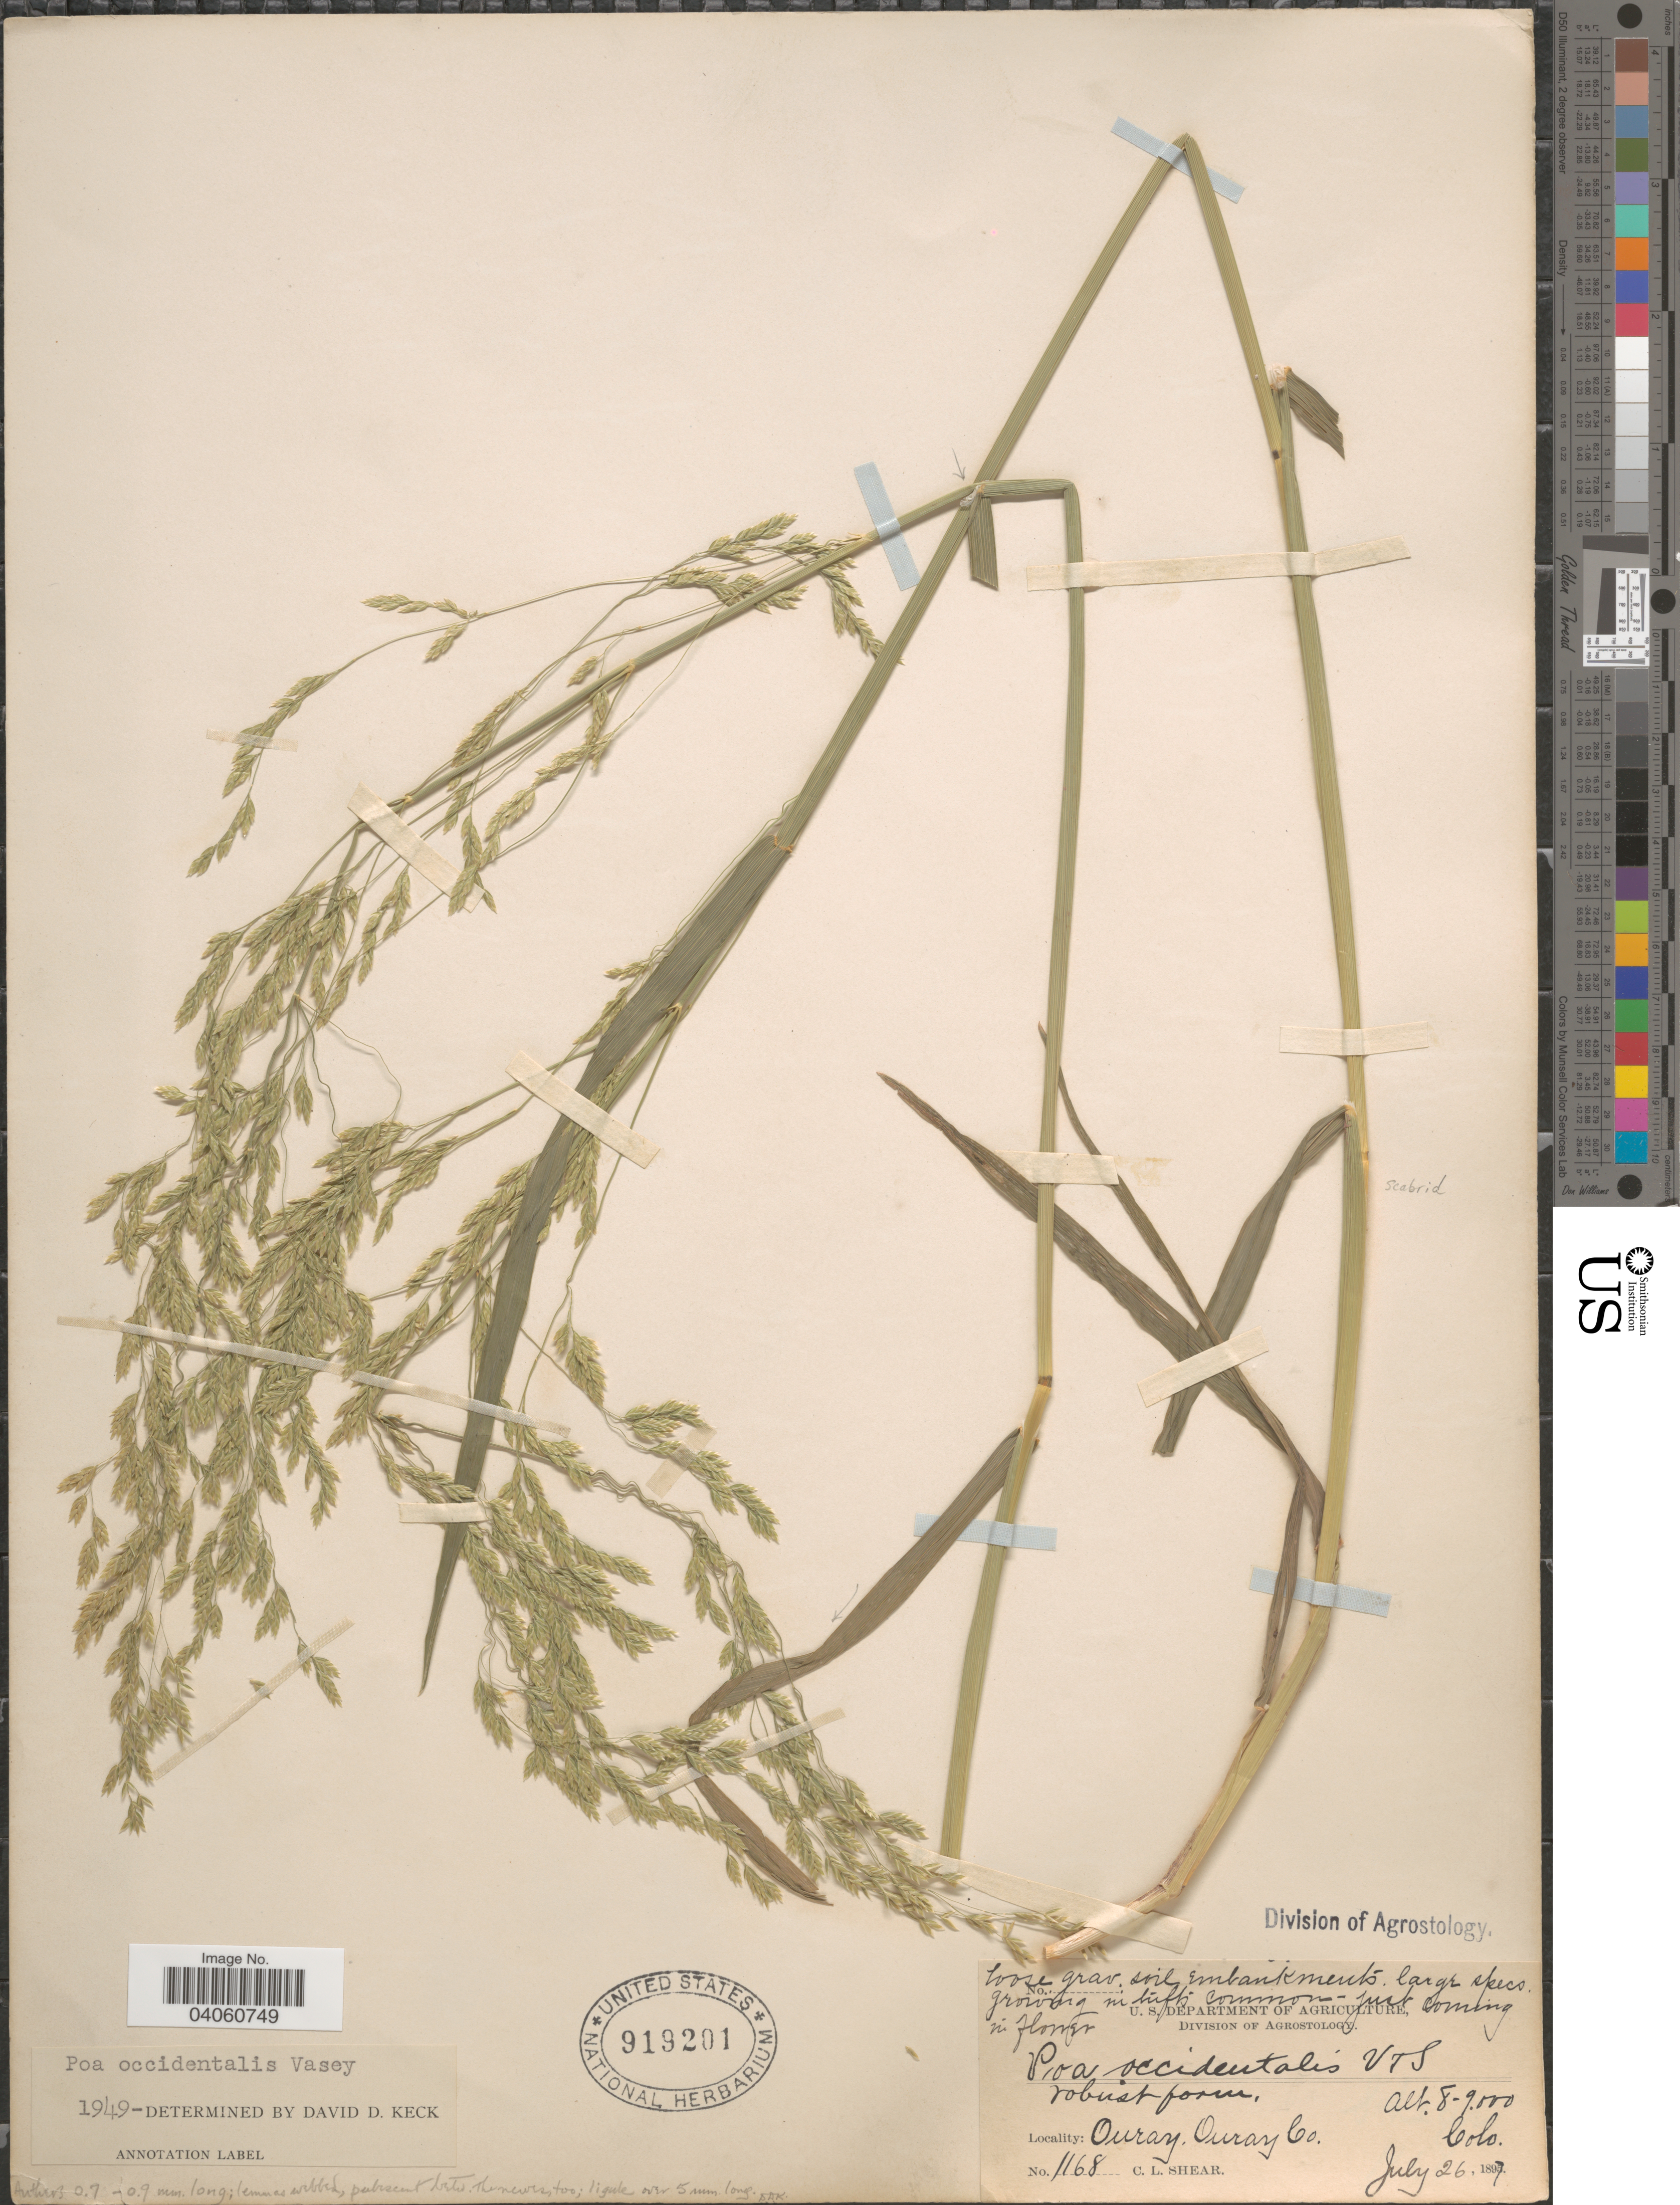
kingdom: Plantae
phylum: Tracheophyta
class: Liliopsida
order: Poales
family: Poaceae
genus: Poa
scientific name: Poa occidentalis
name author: (Vasey) Vasey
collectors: C. L. Shear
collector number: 1168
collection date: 1897-07-26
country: United States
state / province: Colorado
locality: Onray. Onray Co.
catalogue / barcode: US 919201